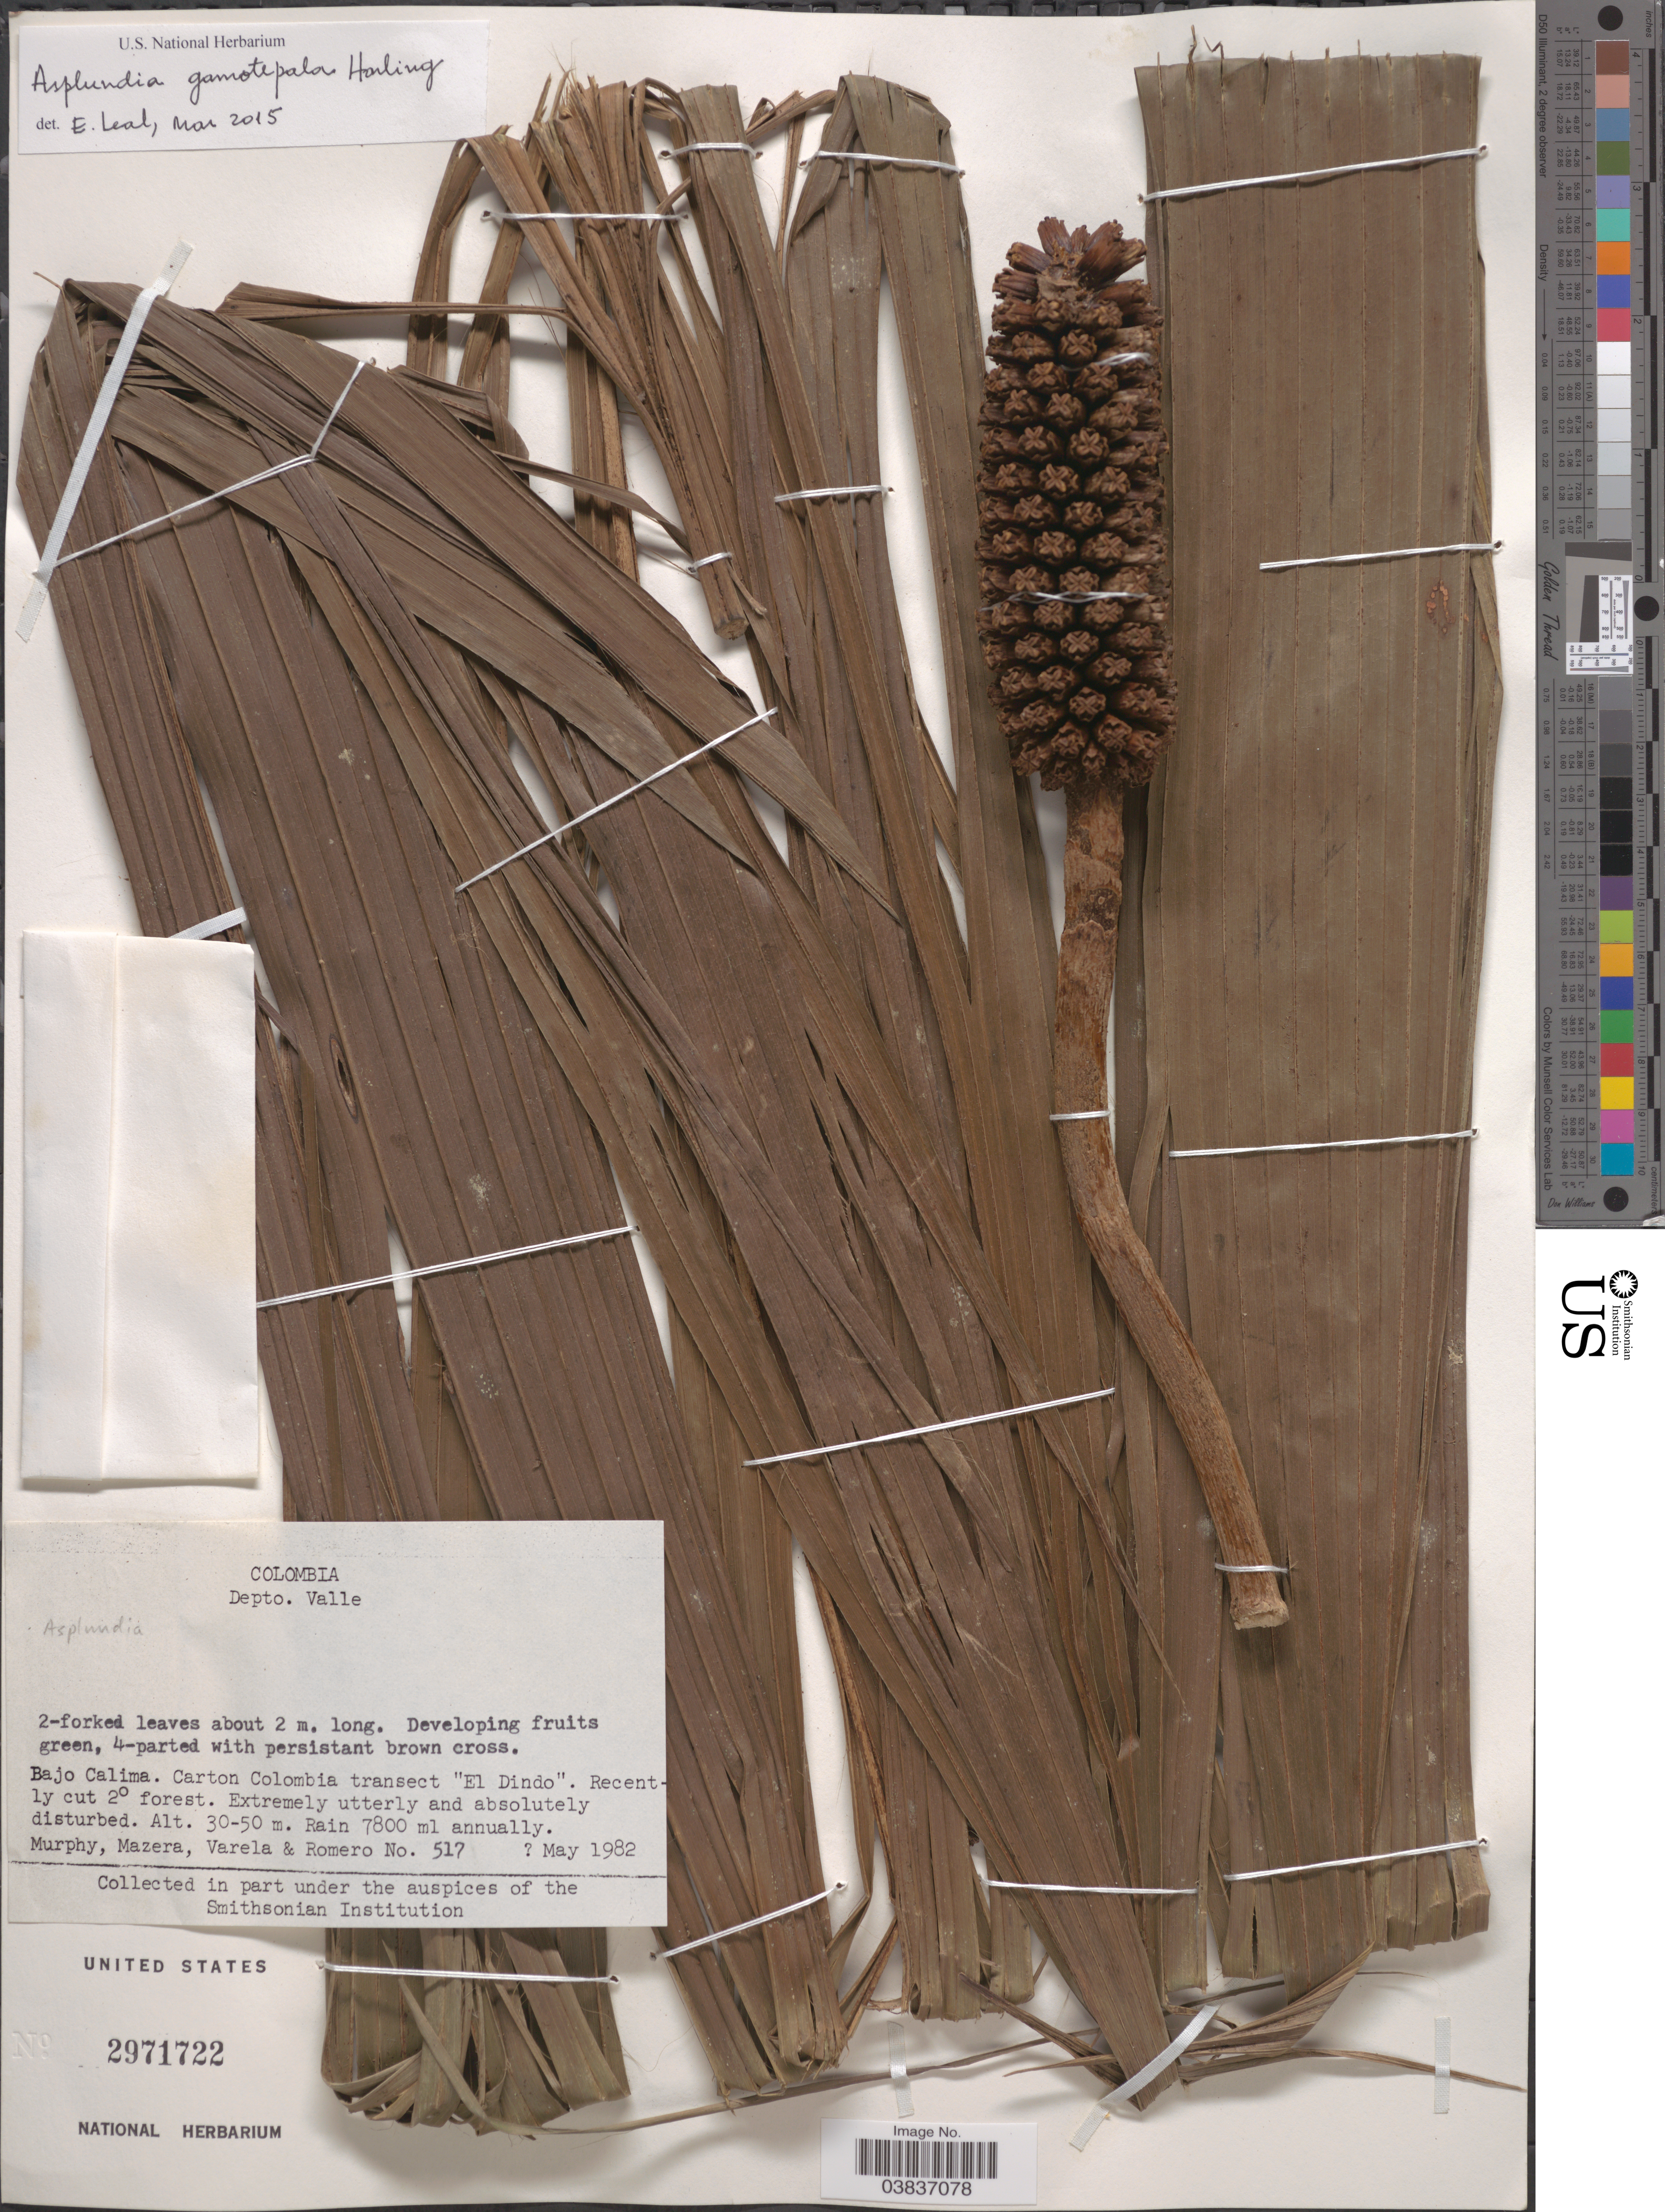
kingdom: Plantae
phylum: Tracheophyta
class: Liliopsida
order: Pandanales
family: Cyclanthaceae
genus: Asplundia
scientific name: Asplundia gamotepala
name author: Harling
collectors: -. Murphy, Mazera, -. Varela & -. Romero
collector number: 517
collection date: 1982-05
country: Colombia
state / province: Valle del Cauca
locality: Depto. Valle. Bajo Calima. Canton Colombia transect "El Dindo".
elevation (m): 30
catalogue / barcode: US 2971722